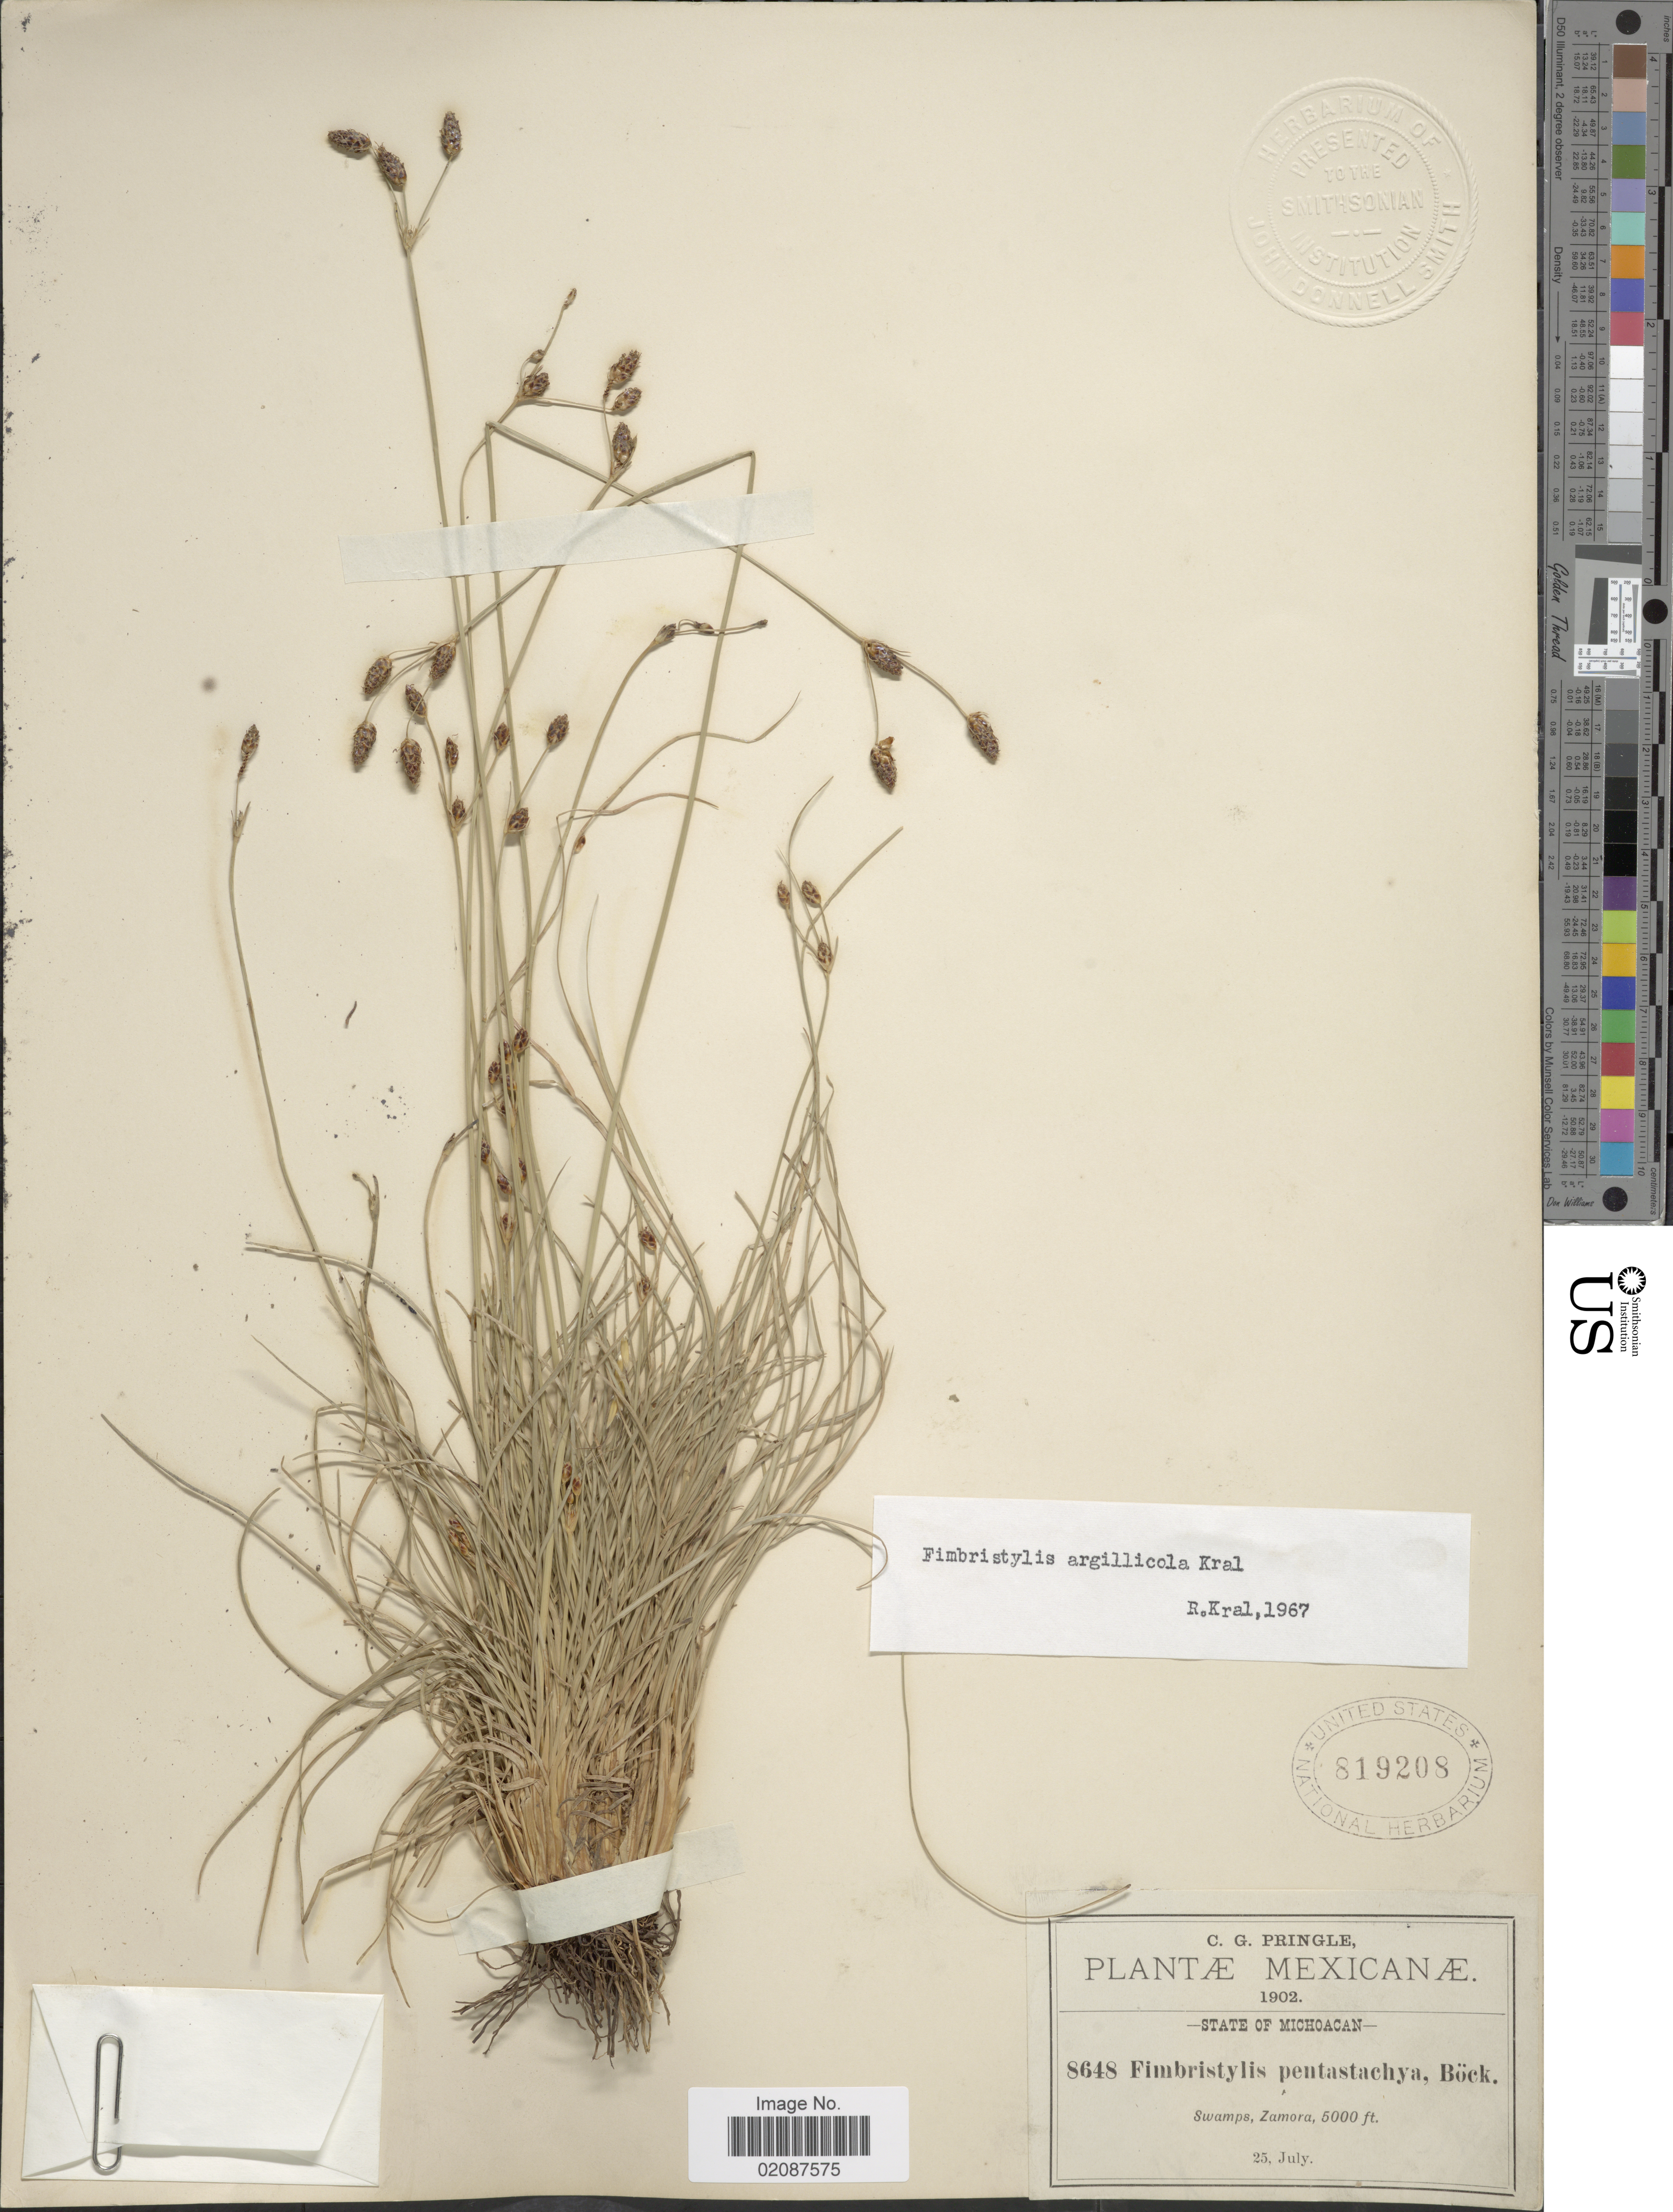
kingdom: Plantae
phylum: Tracheophyta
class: Liliopsida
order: Poales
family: Cyperaceae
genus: Fimbristylis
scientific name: Fimbristylis argillicola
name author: Kral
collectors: C. G. Pringle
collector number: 8648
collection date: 1902-07-25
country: Mexico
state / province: Michoacán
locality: State of Michoacan, Swamps, Zamora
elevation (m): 1524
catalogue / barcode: US 819208